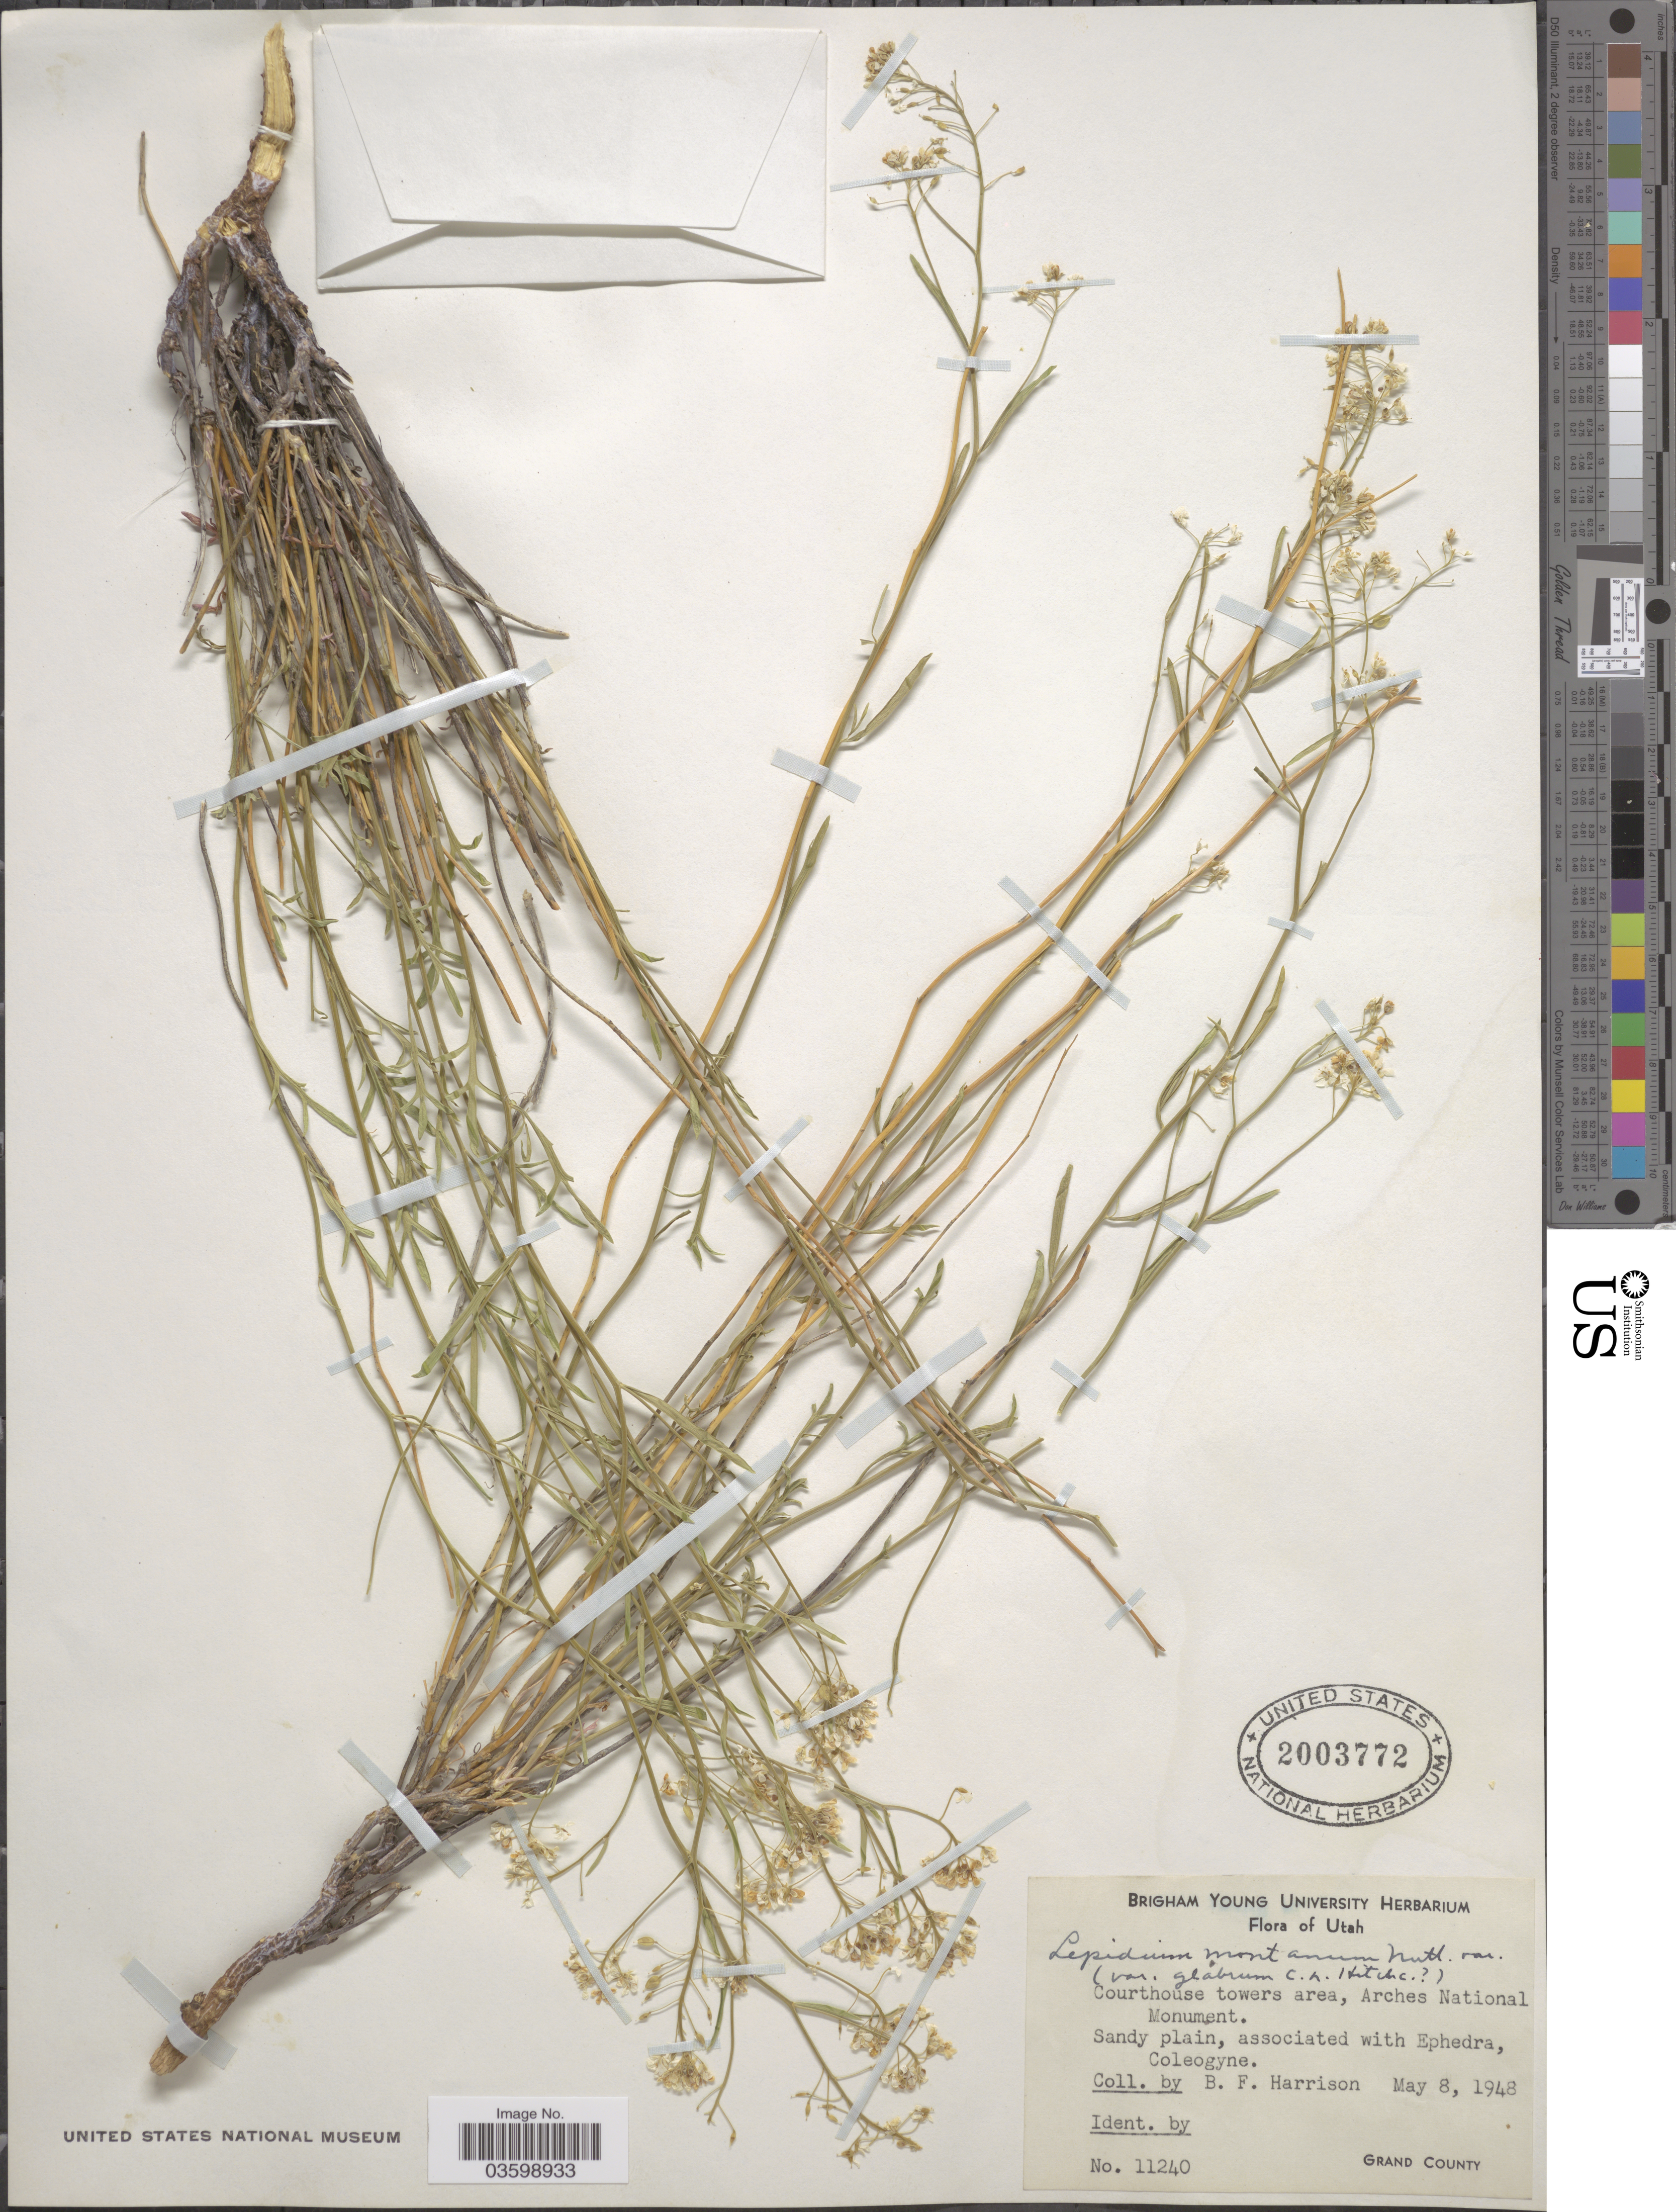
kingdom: Plantae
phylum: Tracheophyta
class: Magnoliopsida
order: Brassicales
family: Brassicaceae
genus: Lepidium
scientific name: Lepidium montanum var. glabrum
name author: C.L. Hitchc.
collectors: B. F. Harrison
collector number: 11240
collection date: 1948-05-08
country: United States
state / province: Utah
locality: Courthouse towers area, Arches National Monument. Grand County.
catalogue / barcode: US 2003772